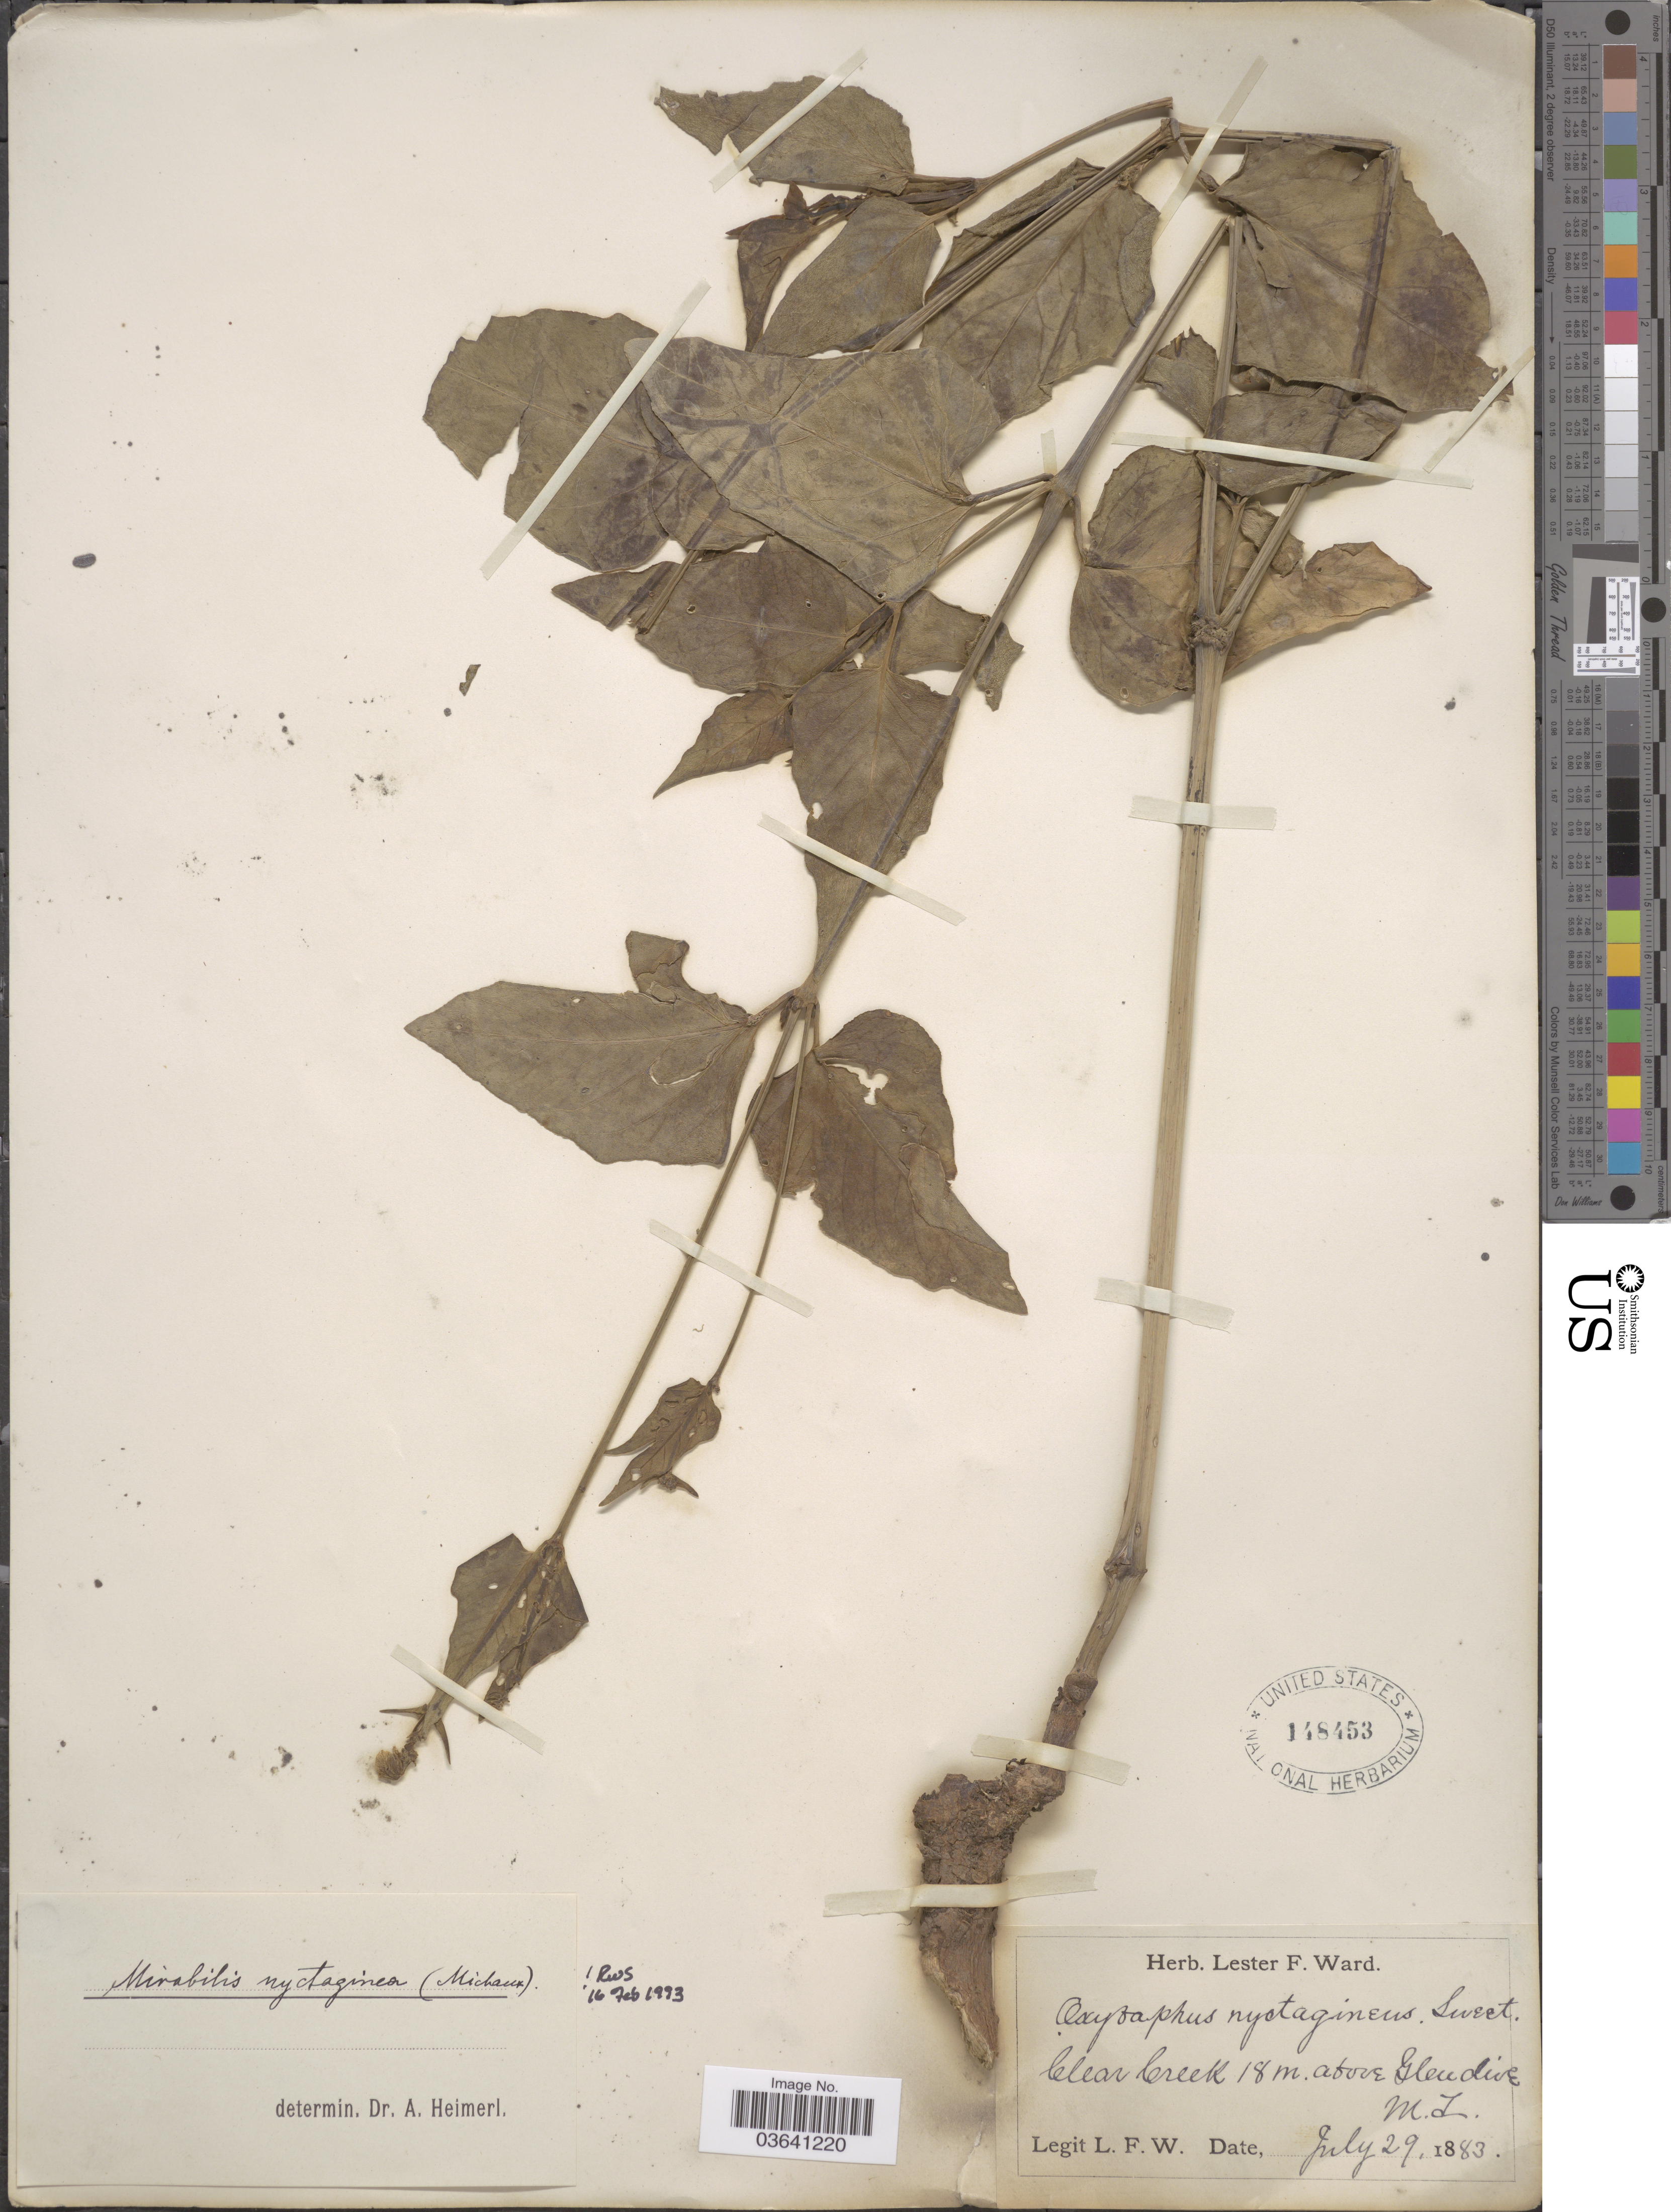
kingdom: Plantae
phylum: Tracheophyta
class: Magnoliopsida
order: Caryophyllales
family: Nyctaginaceae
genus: Mirabilis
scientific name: Mirabilis nyctaginea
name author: (Michx.) MacMill.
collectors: L. F. Ward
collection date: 1883-07-29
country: United States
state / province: Montana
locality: Clear Cleek 18 m. above Glendive.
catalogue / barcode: US 148453